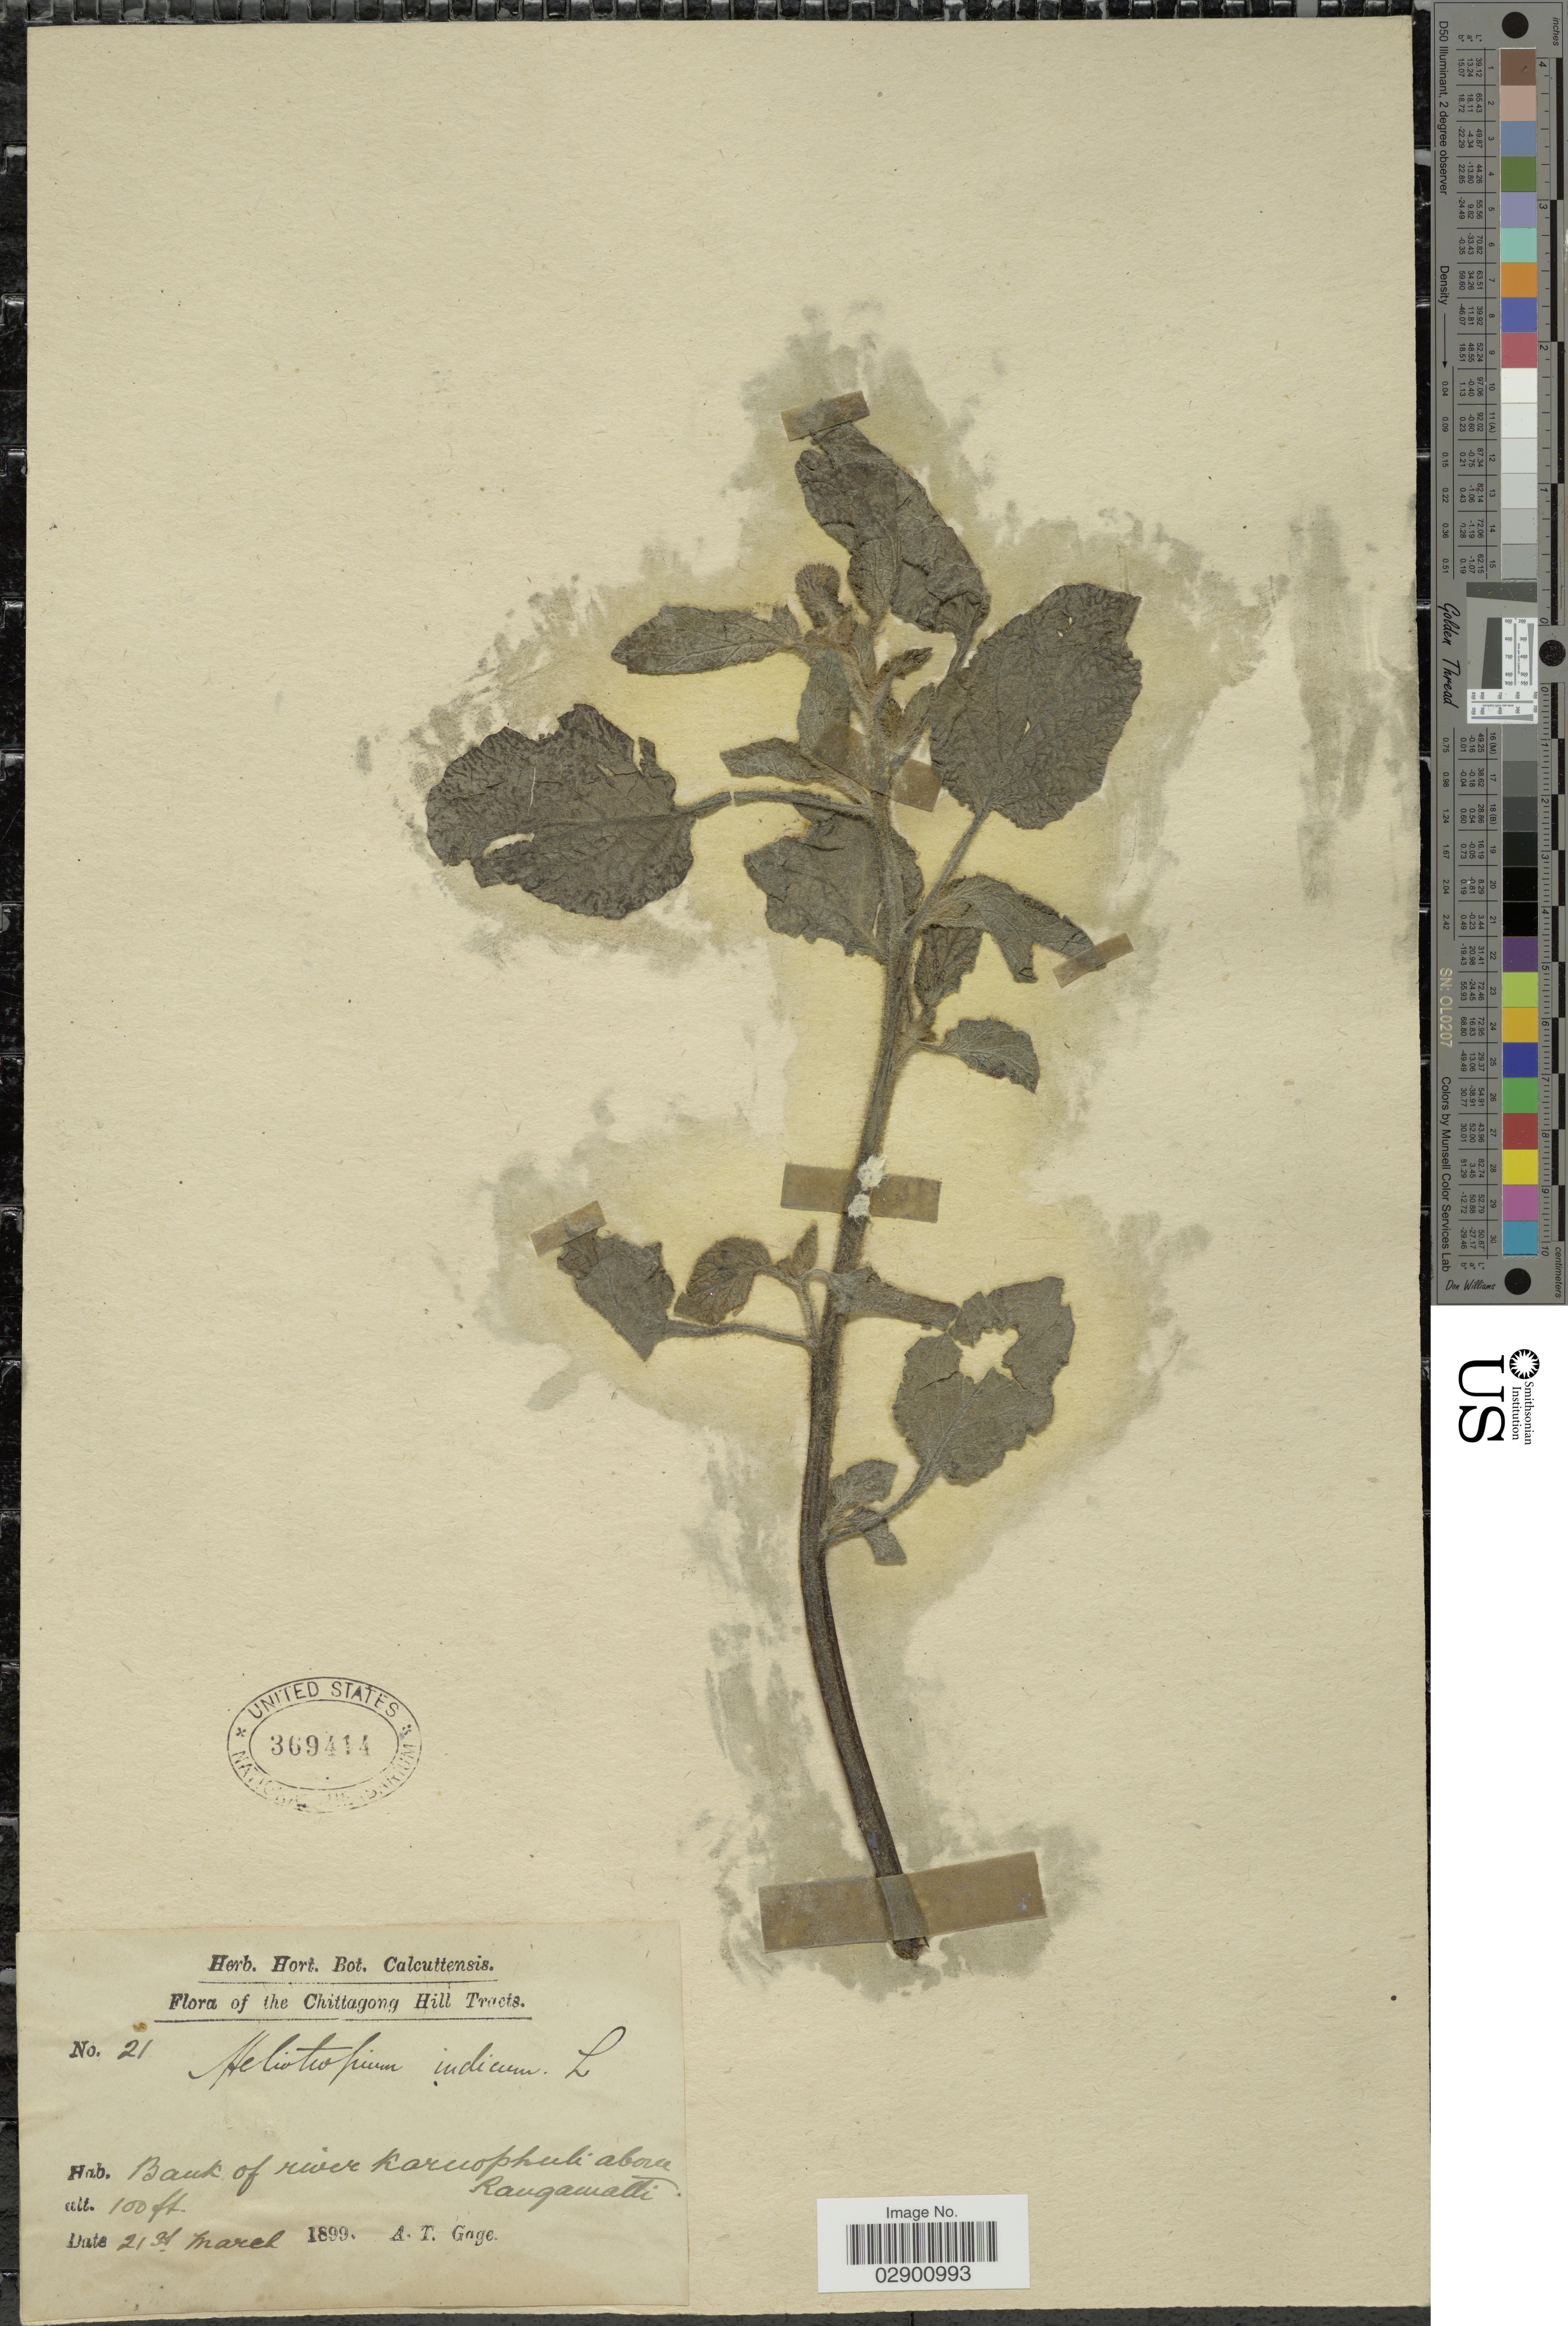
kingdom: Plantae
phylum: Tracheophyta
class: Magnoliopsida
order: Boraginales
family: Heliotropiaceae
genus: Heliotropium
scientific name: Heliotropium indicum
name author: L.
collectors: A. Gage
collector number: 21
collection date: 1899-03-21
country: Bangladesh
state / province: Chittagong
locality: The Chittagong Hill Tracts. Bank of river Karnophuli above Ramgamatti.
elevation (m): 30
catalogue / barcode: US 369414